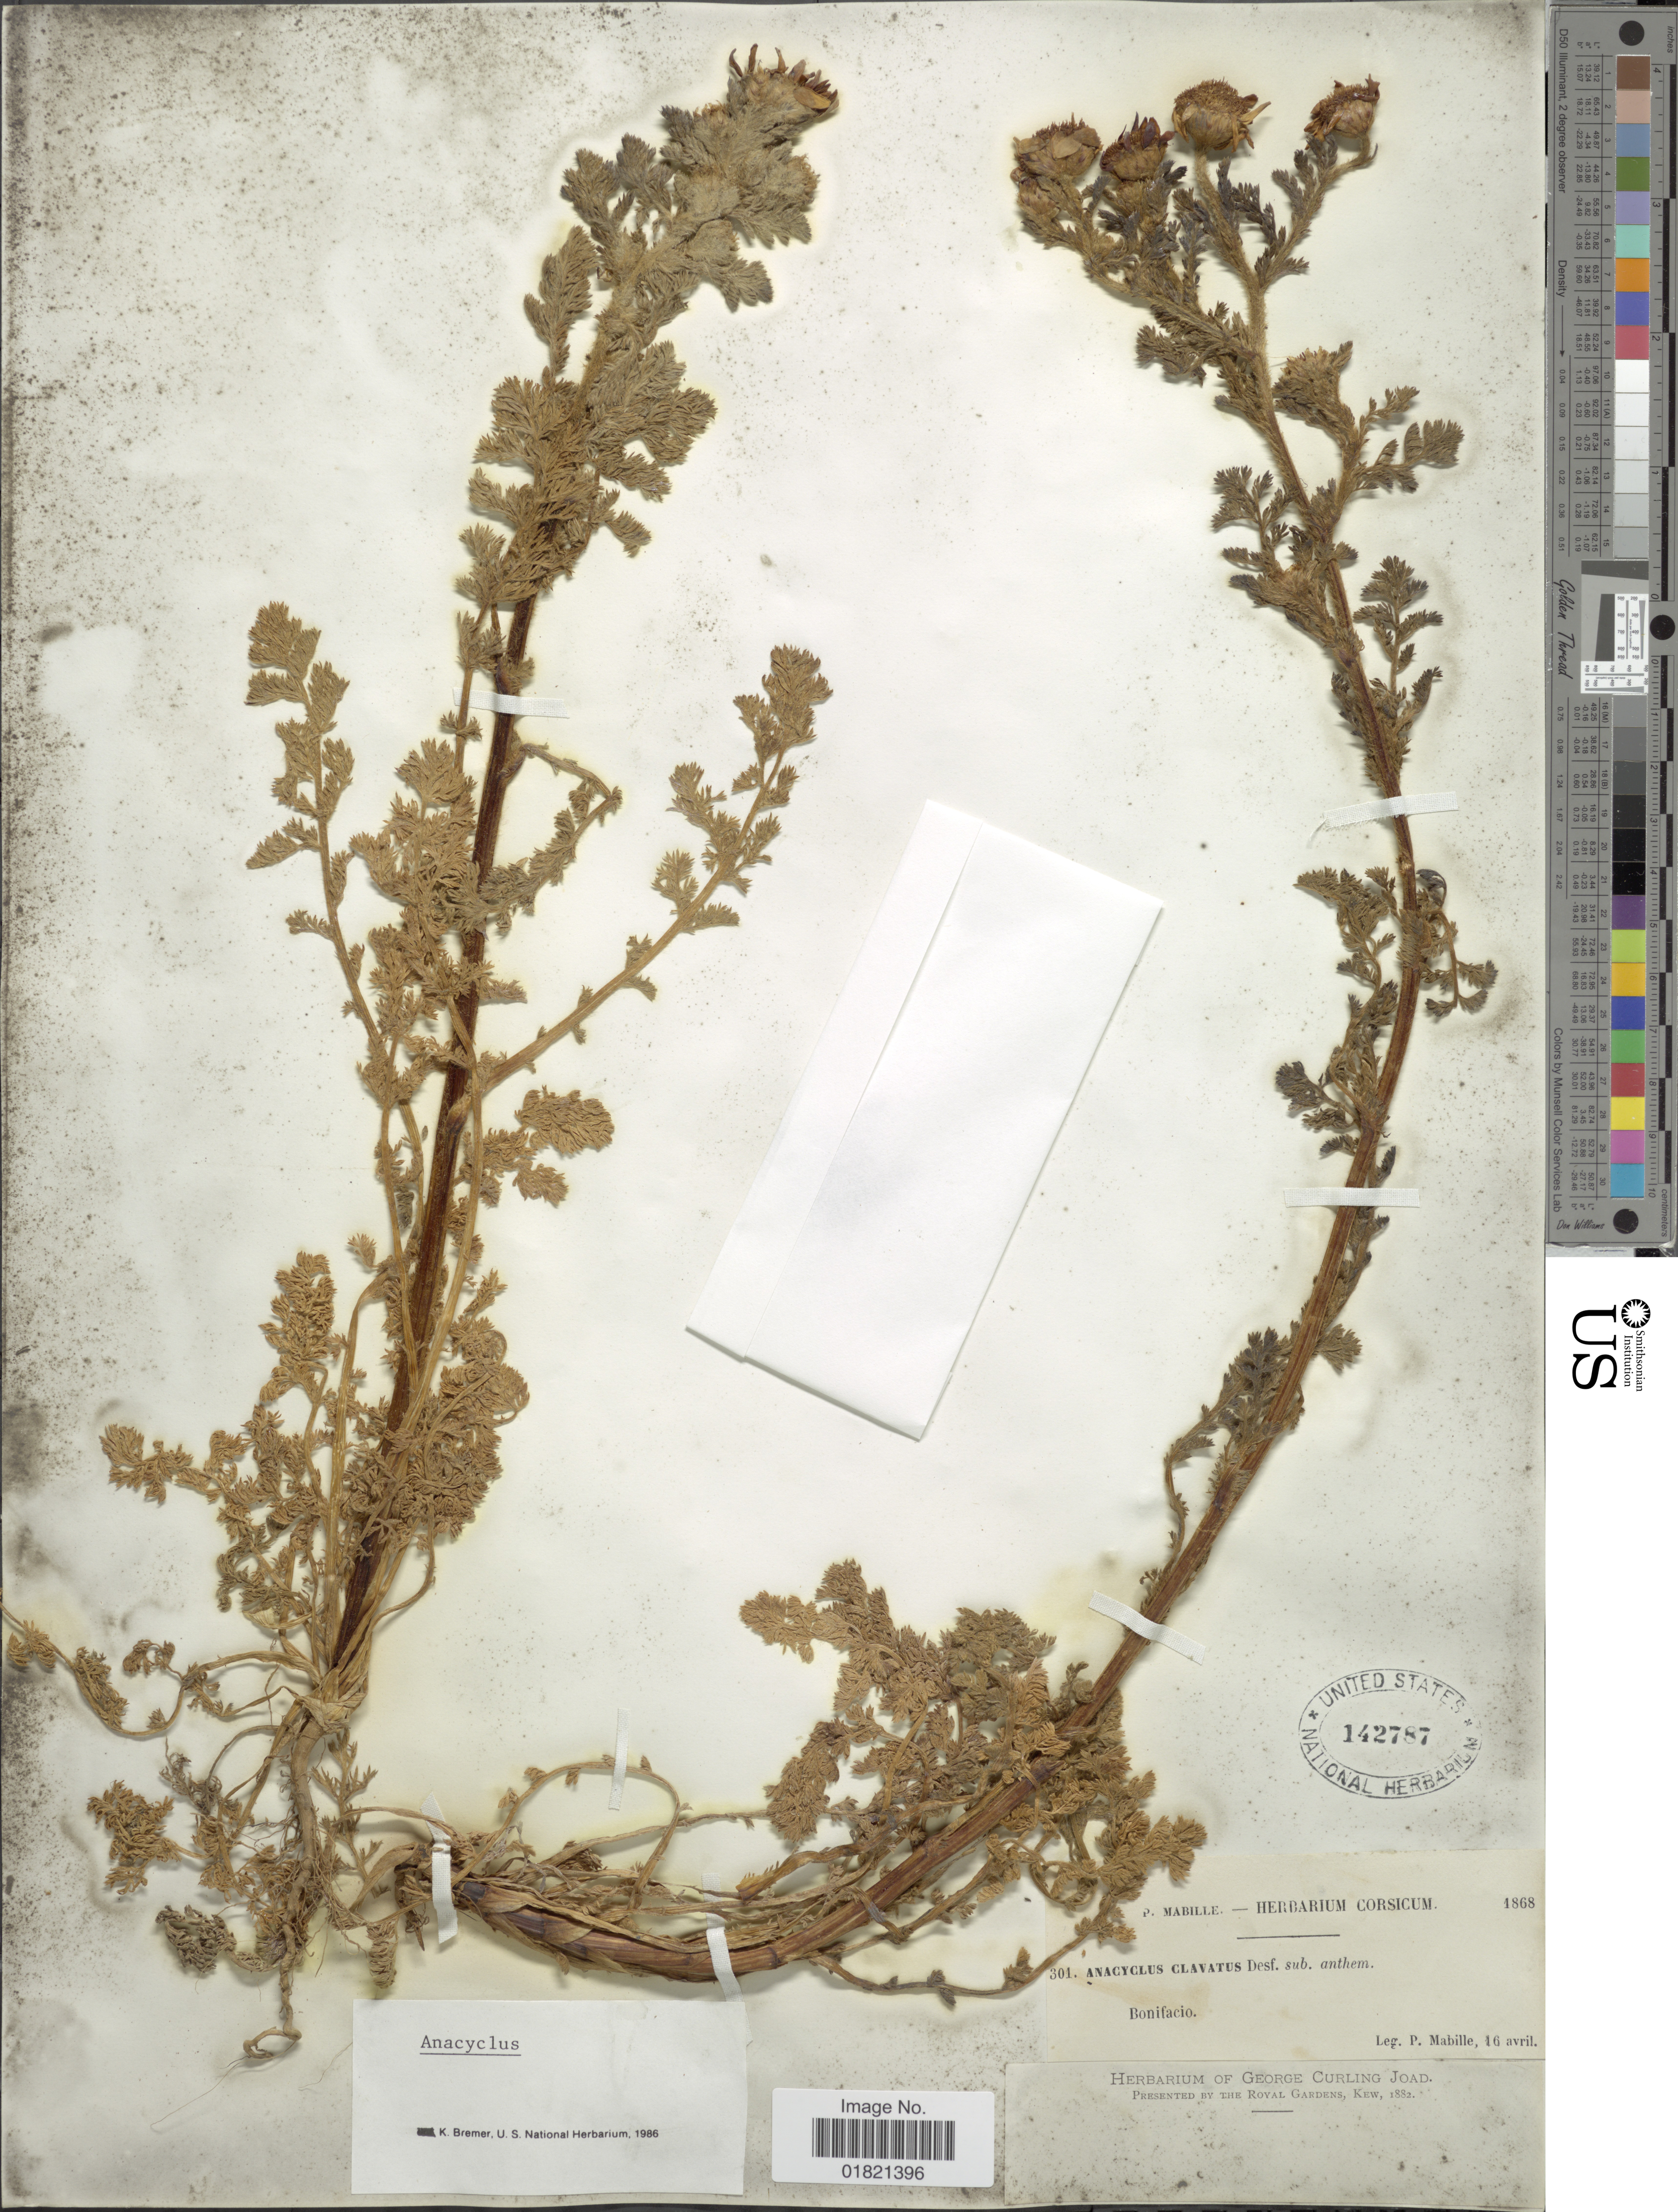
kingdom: Plantae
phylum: Tracheophyta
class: Magnoliopsida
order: Asterales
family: Asteraceae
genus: Anacyclus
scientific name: Anacyclus clavatus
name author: Pers.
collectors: P. Mabille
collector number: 301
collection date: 1868-04-16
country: France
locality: Bonifacio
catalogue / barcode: US 142787